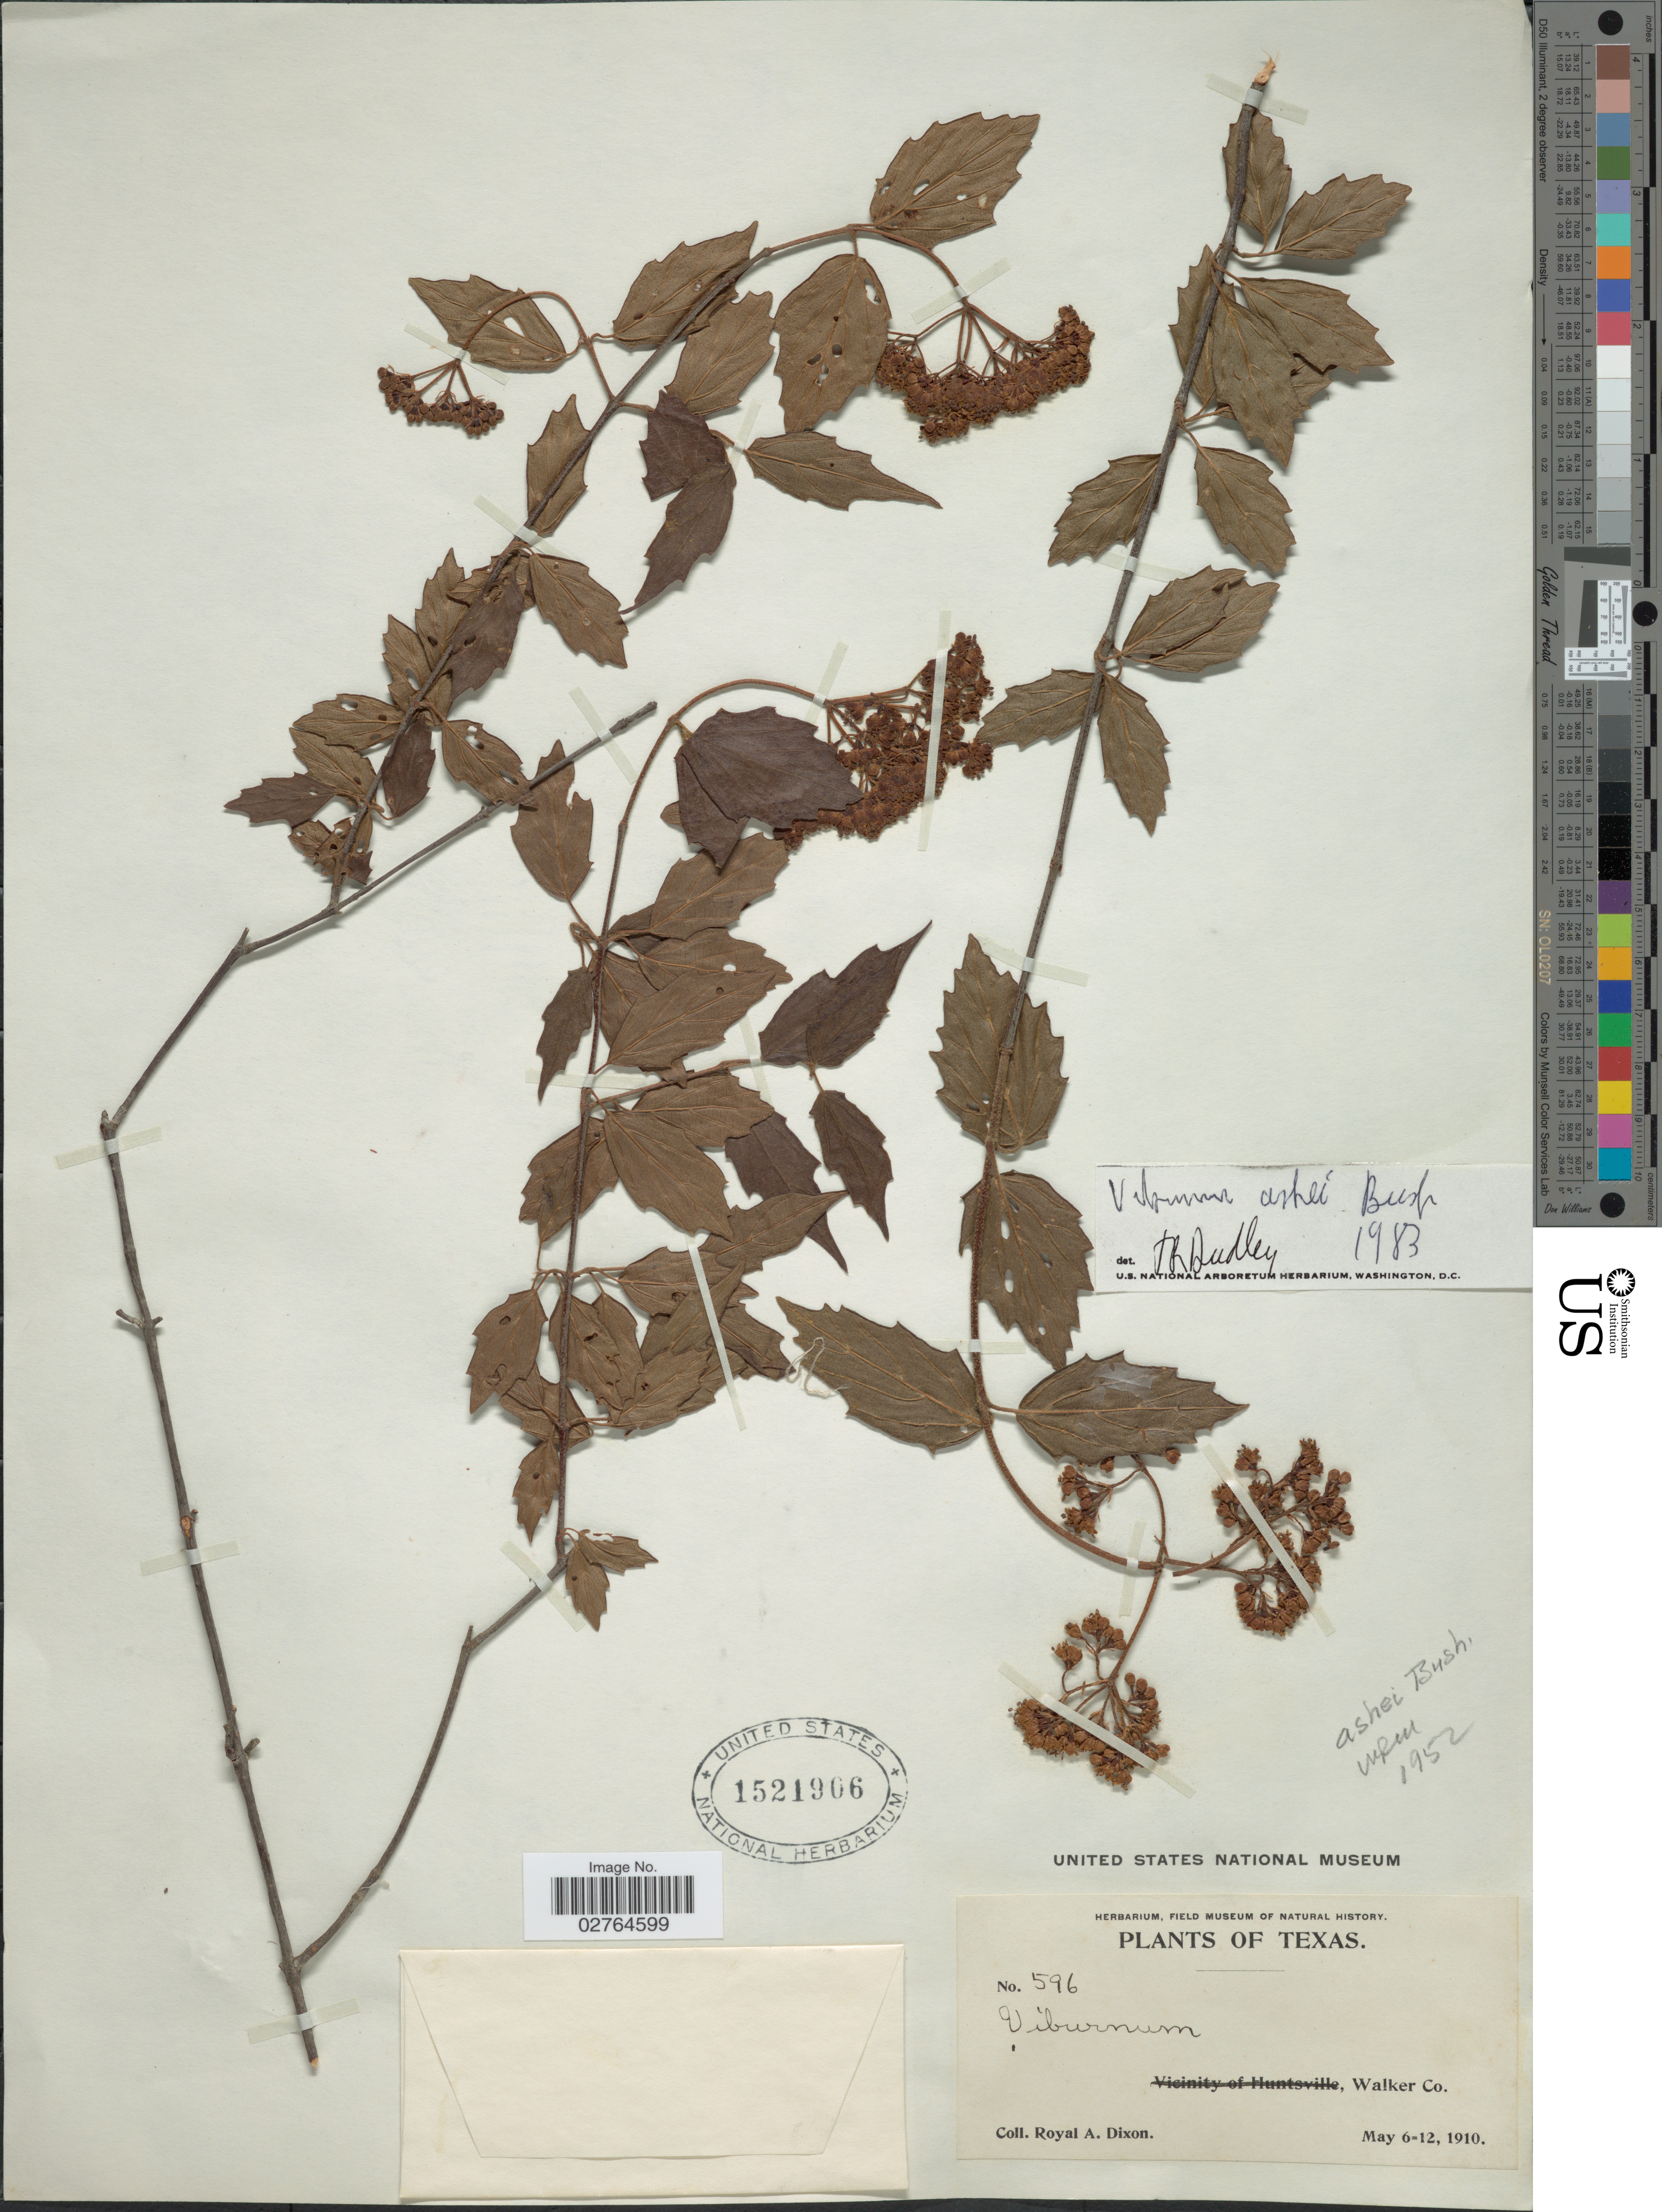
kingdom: Plantae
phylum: Tracheophyta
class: Magnoliopsida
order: Dipsacales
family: Viburnaceae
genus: Viburnum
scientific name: Viburnum scabrellum var. ashei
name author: (Bush) McAtee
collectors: R. A. Dixon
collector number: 596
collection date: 1910-05-06/1910-05-12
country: United States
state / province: Texas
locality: Walker Co.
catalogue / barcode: US 1521906